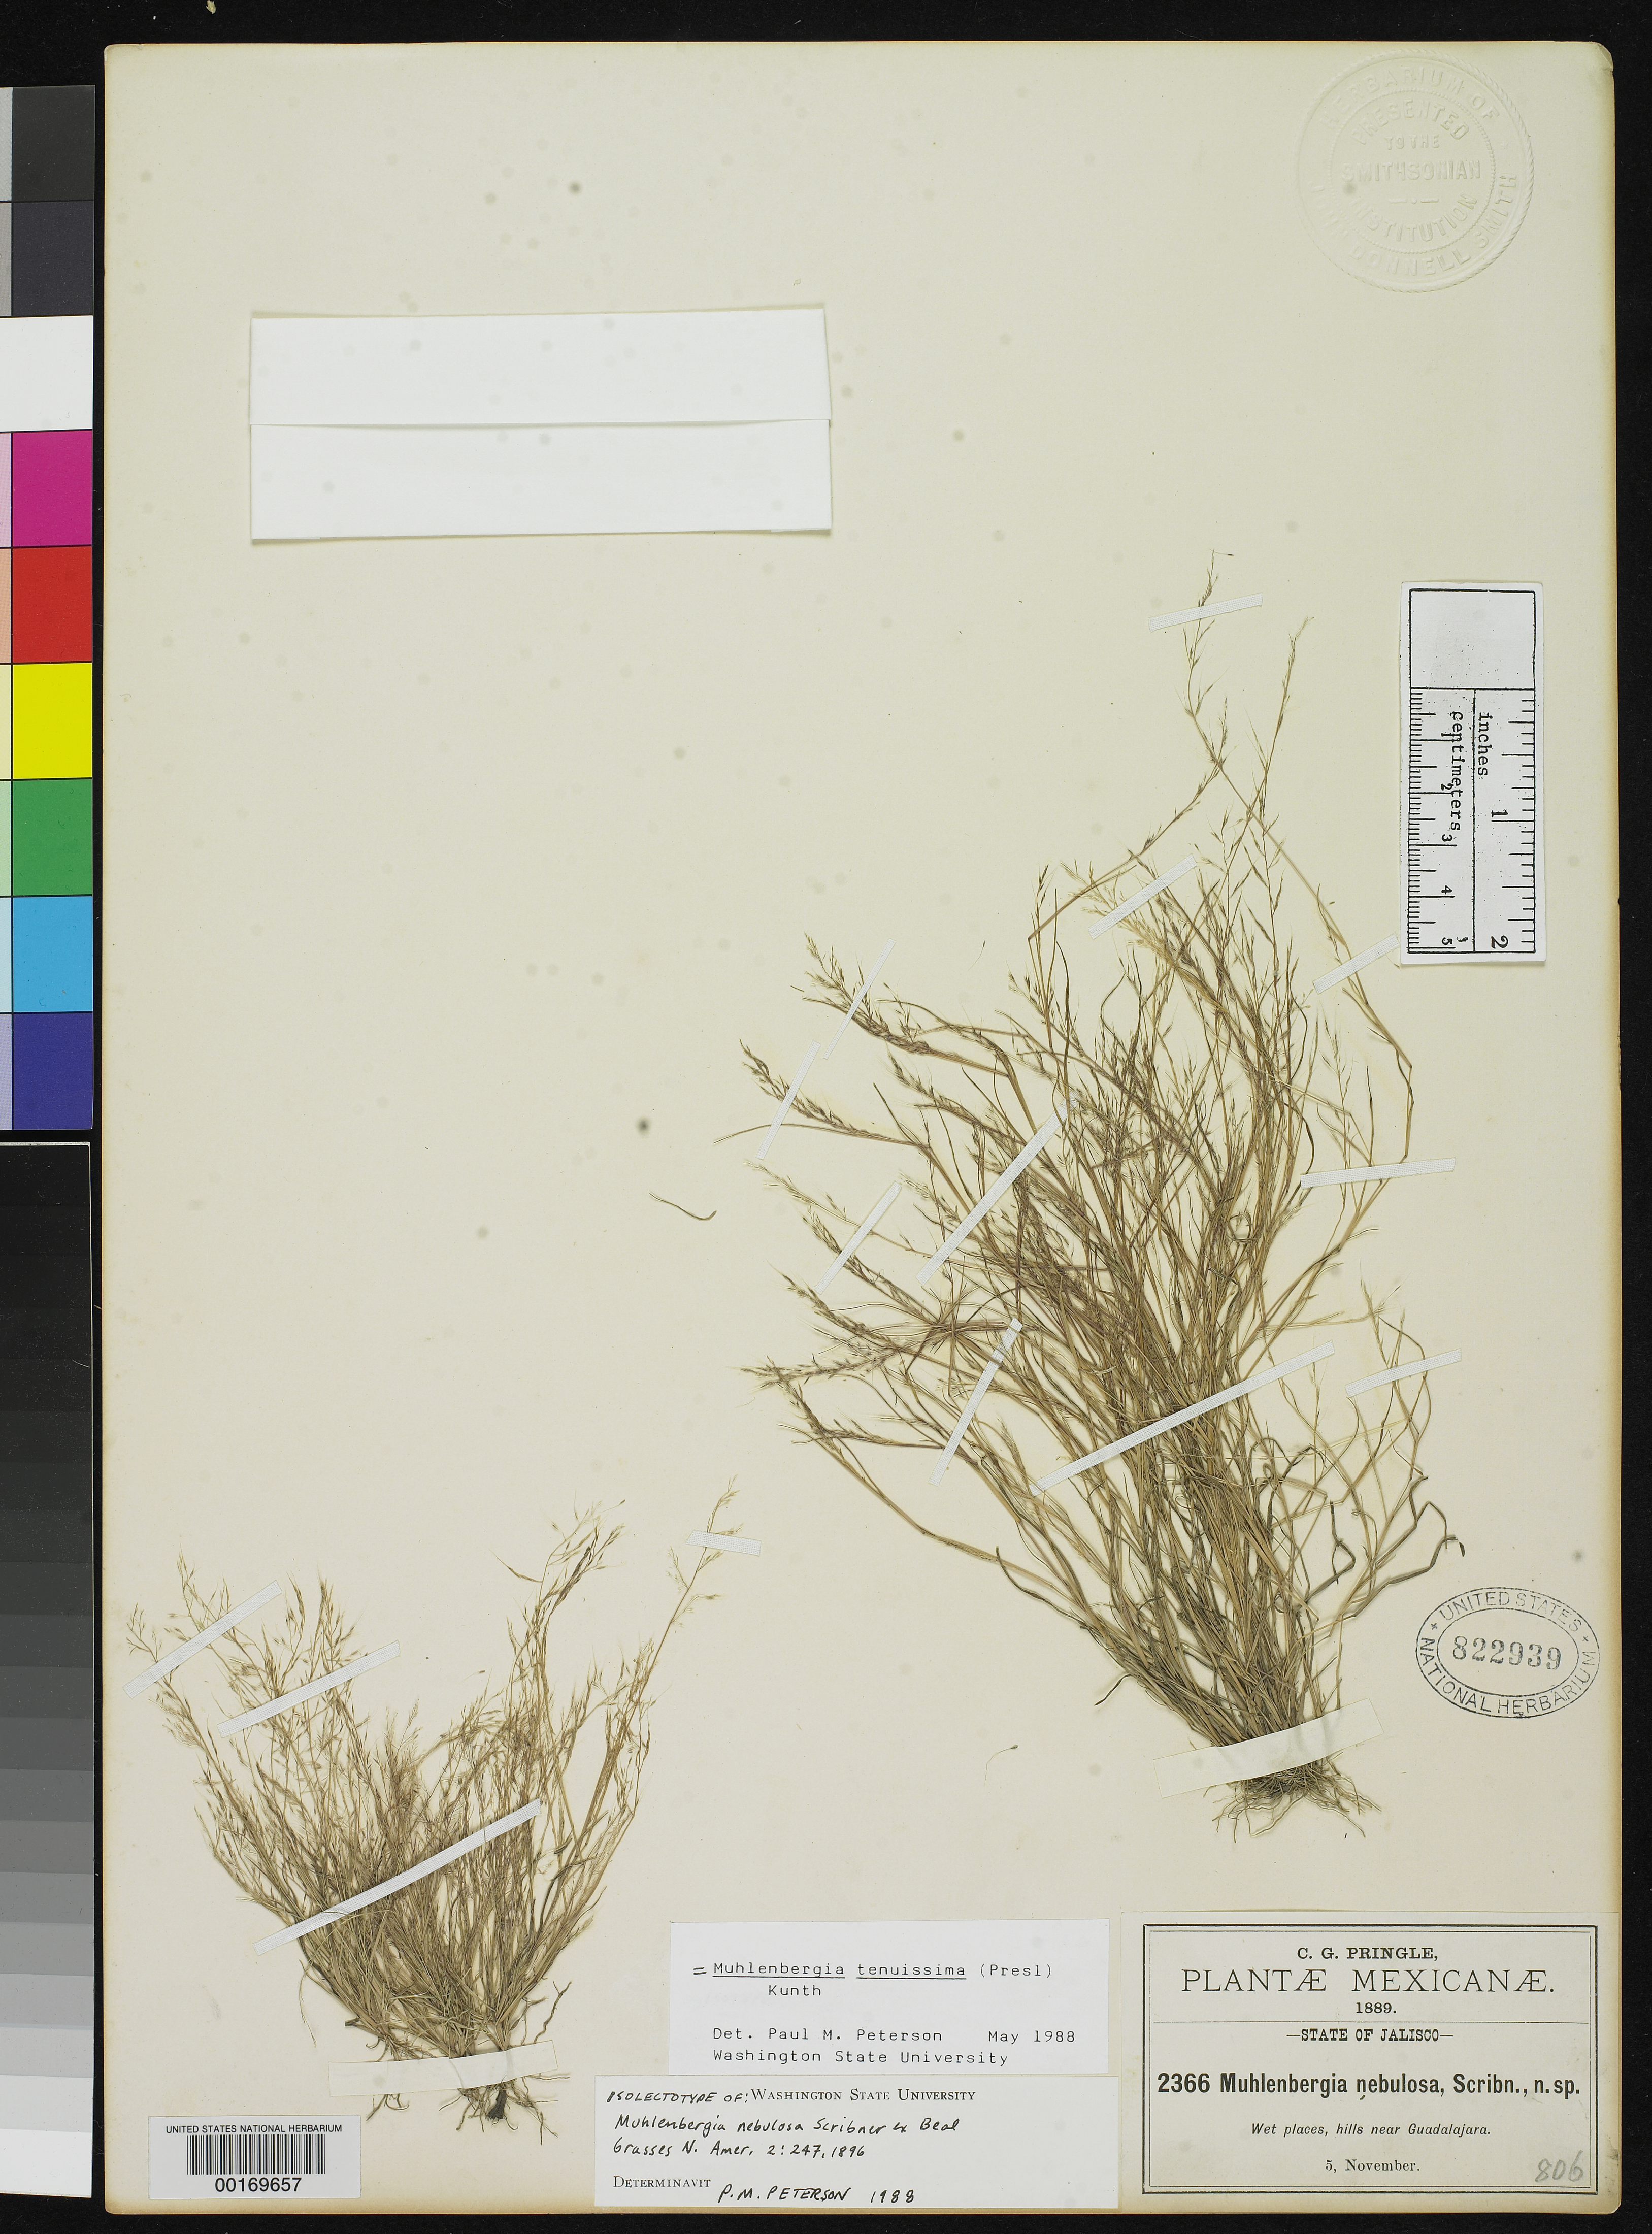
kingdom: Plantae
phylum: Tracheophyta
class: Liliopsida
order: Poales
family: Poaceae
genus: Muhlenbergia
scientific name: Muhlenbergia nebulosa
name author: Scribn. ex W.J. Beal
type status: Isotype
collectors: C. G. Pringle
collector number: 2366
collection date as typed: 05 Nov 1889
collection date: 1889-11-05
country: Mexico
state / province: Jalisco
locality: Hills near Guadalajara, wet places.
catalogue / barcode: US 822939